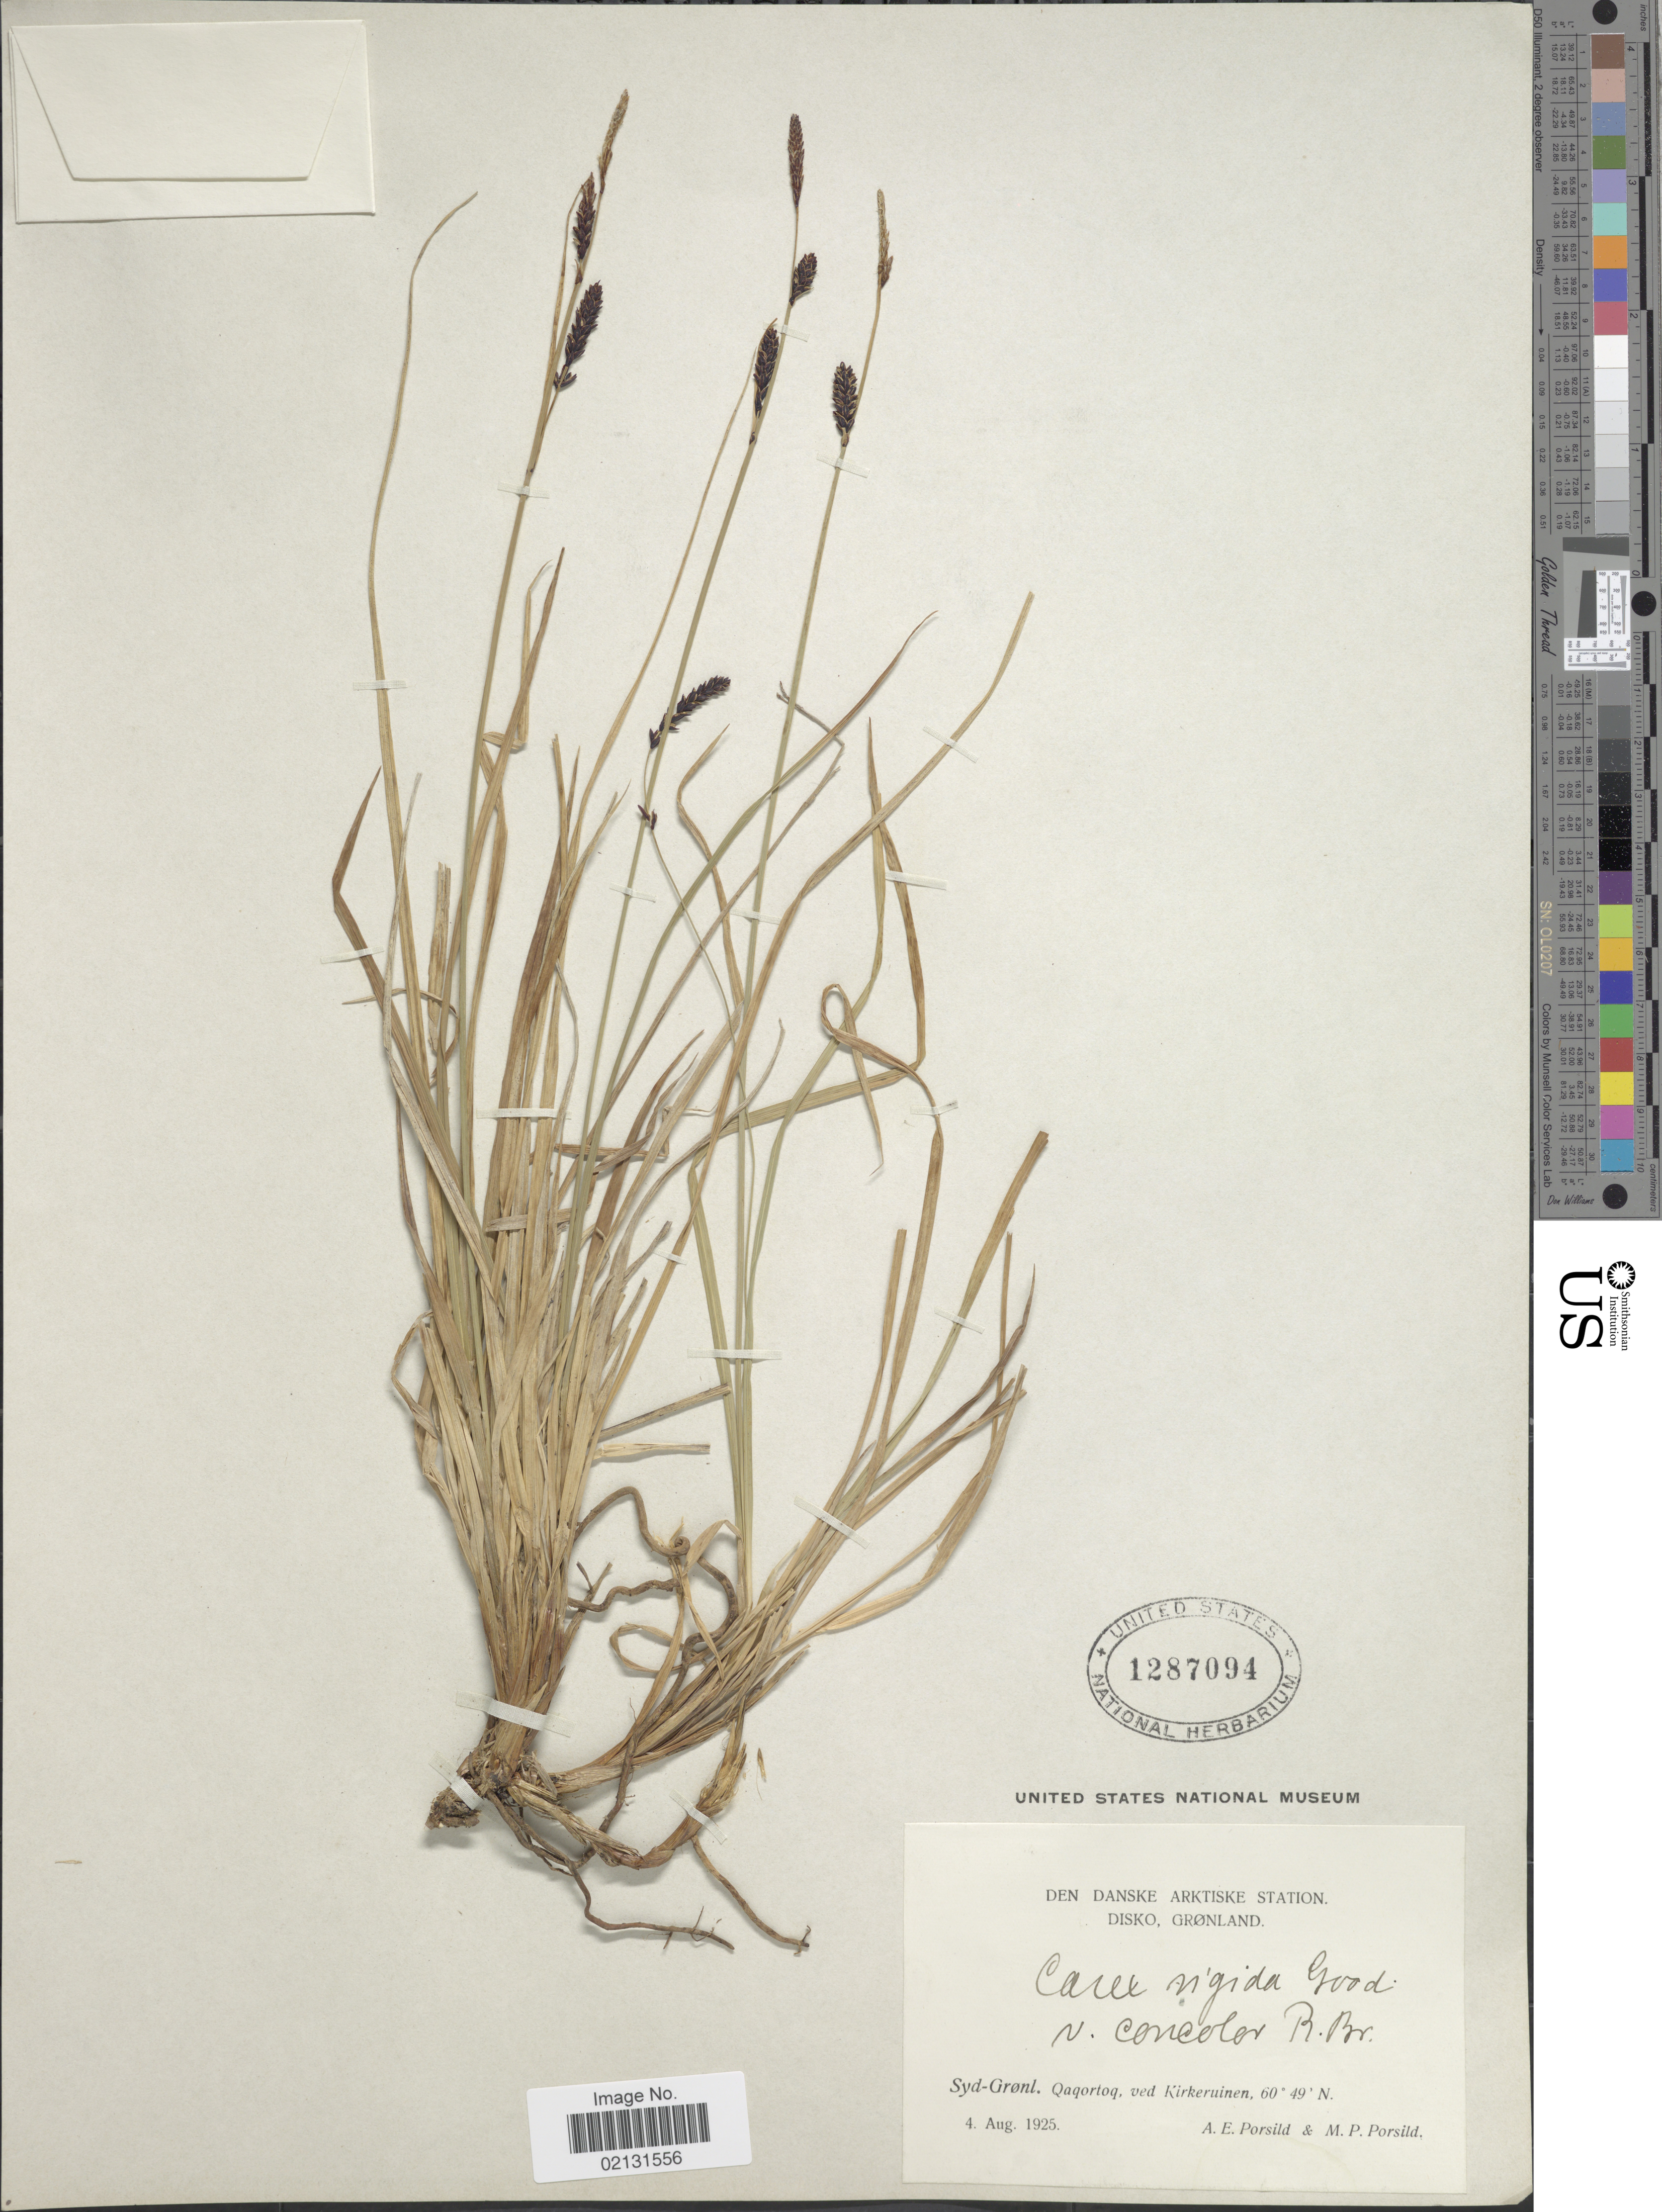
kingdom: Plantae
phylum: Tracheophyta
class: Liliopsida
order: Poales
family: Cyperaceae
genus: Carex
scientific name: Carex bigelowii subsp. bigelowii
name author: Torr. ex Schwein.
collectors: A. E. Porsild & M. P. Porsild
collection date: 1925-08-04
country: Greenland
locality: Den Danske Arktiske Station, Disko. Grønland, Syd-Grønl. Qaqortoq, ved Kirkeruinen.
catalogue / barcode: US 1287094